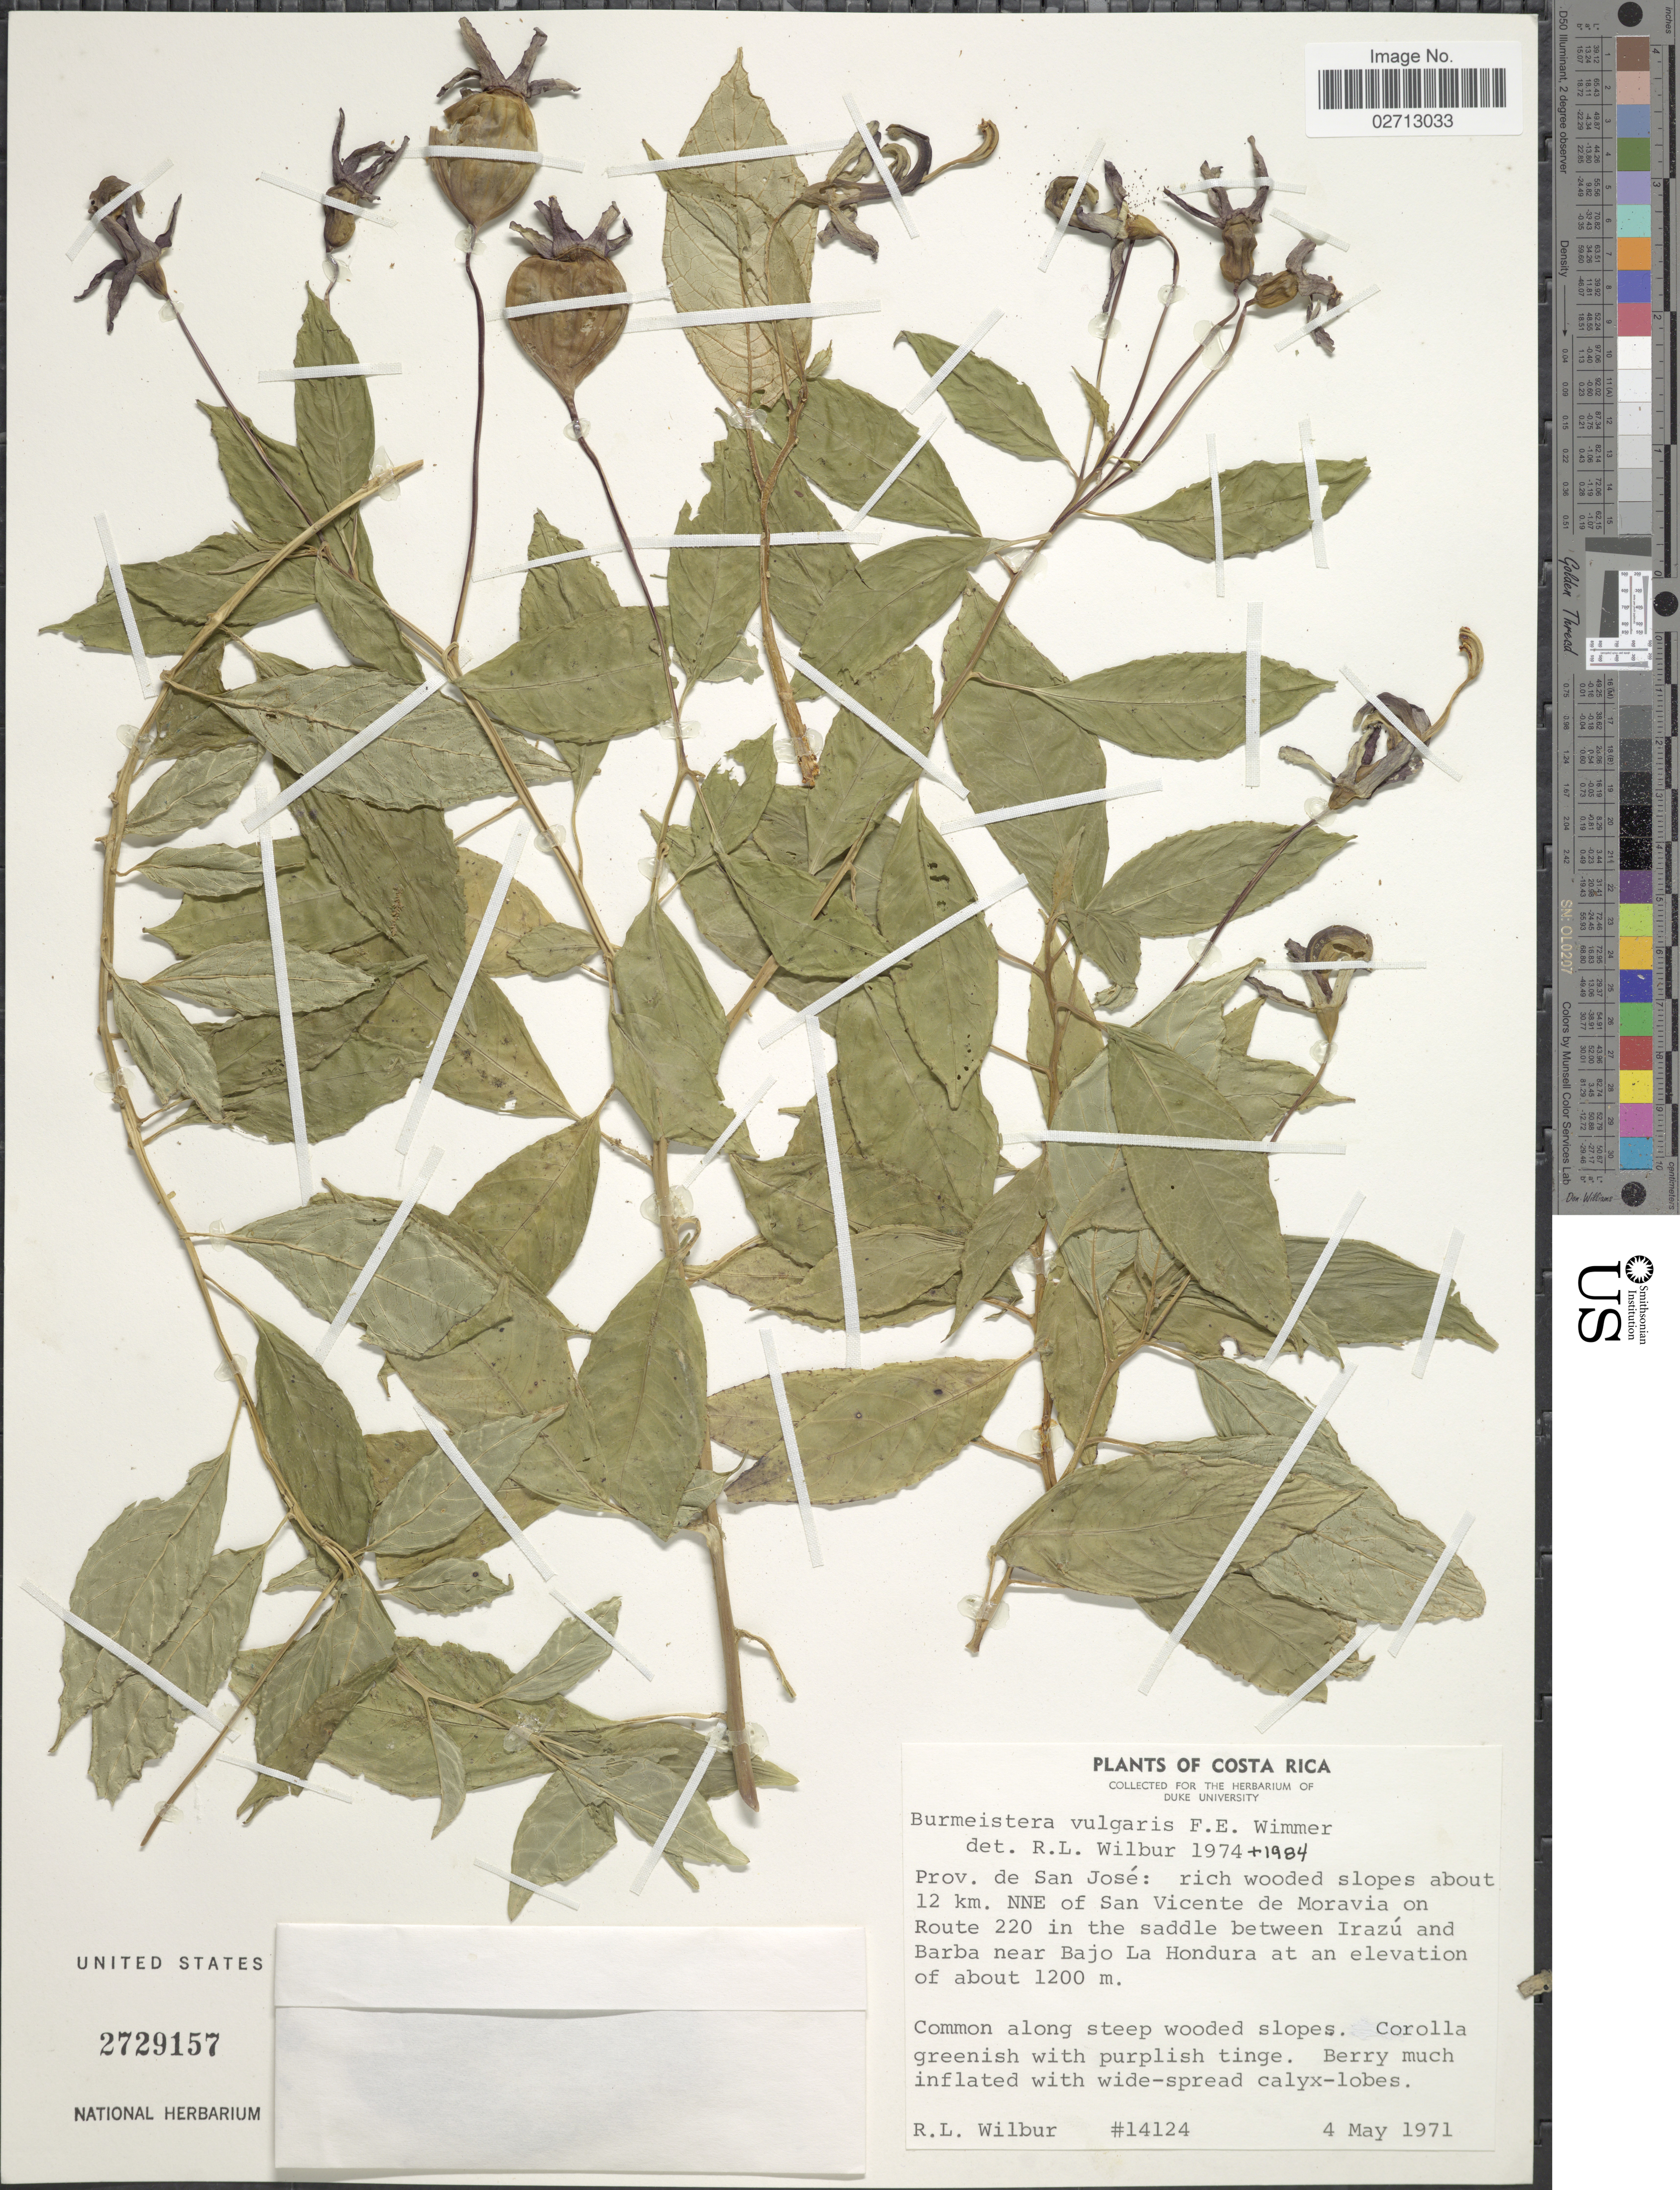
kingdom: Plantae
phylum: Tracheophyta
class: Magnoliopsida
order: Asterales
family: Campanulaceae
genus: Burmeistera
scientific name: Burmeistera vulgaris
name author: E. Wimm.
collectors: R. L. Wilbur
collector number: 14124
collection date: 1971-05-04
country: Costa Rica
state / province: San José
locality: About 12 km. NNE of San Vicente de Moravia on Route 220 in the saddle between Irazu and Barba near Bajo La Hondura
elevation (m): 1200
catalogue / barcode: US 2729157